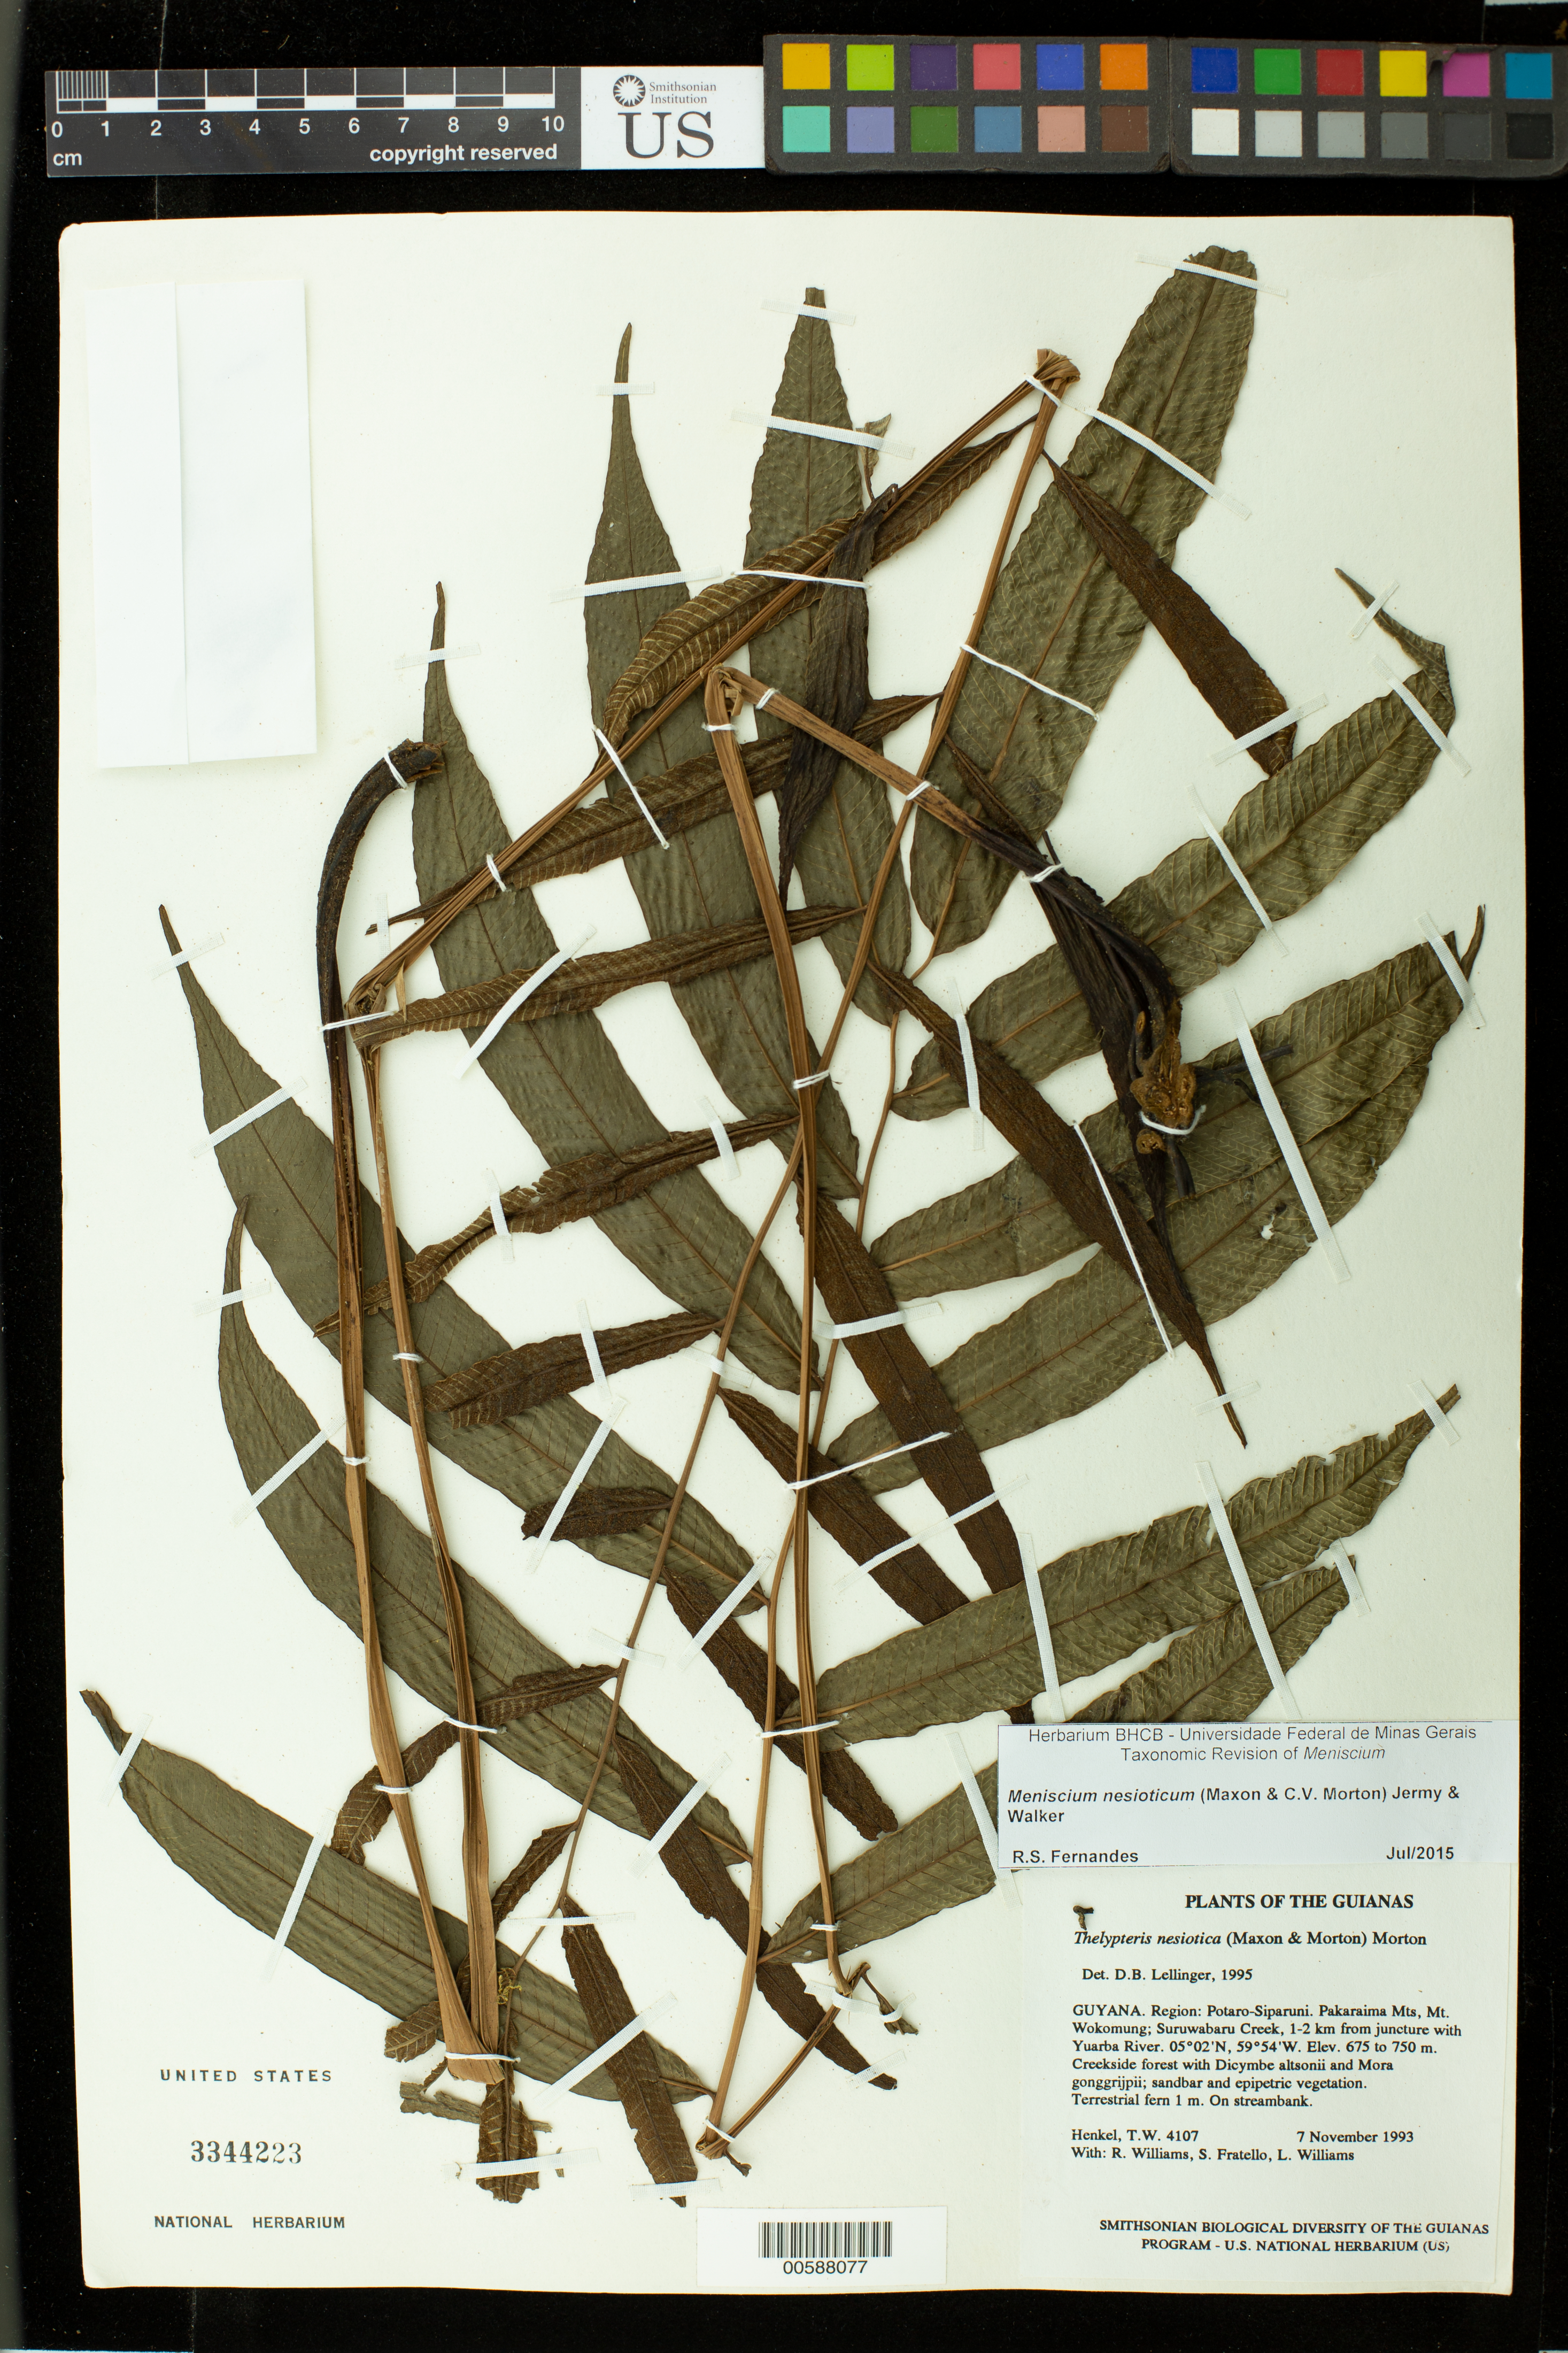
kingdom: Plantae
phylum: Tracheophyta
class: Polypodiopsida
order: Polypodiales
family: Thelypteridaceae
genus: Meniscium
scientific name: Meniscium nesioticum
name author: (Maxon & C.V. Morton) Pic. Serm.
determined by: Fernandes, R. S.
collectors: T. Henkel, R. Williams, S. Fratello & L. Williams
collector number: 4107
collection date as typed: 7 November 1993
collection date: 1993-11-07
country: Guyana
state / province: Potaro-Siparuni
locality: Pakaraima Mts, Mt. Wokomung; Suruwabaru Creek, 1-2 km from juncture with Yuarba River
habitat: Creekside forest with Dicymbe altsonii and Mora gonggrijpii; sandbar and epipetric vegetation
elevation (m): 675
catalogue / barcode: US 3344223